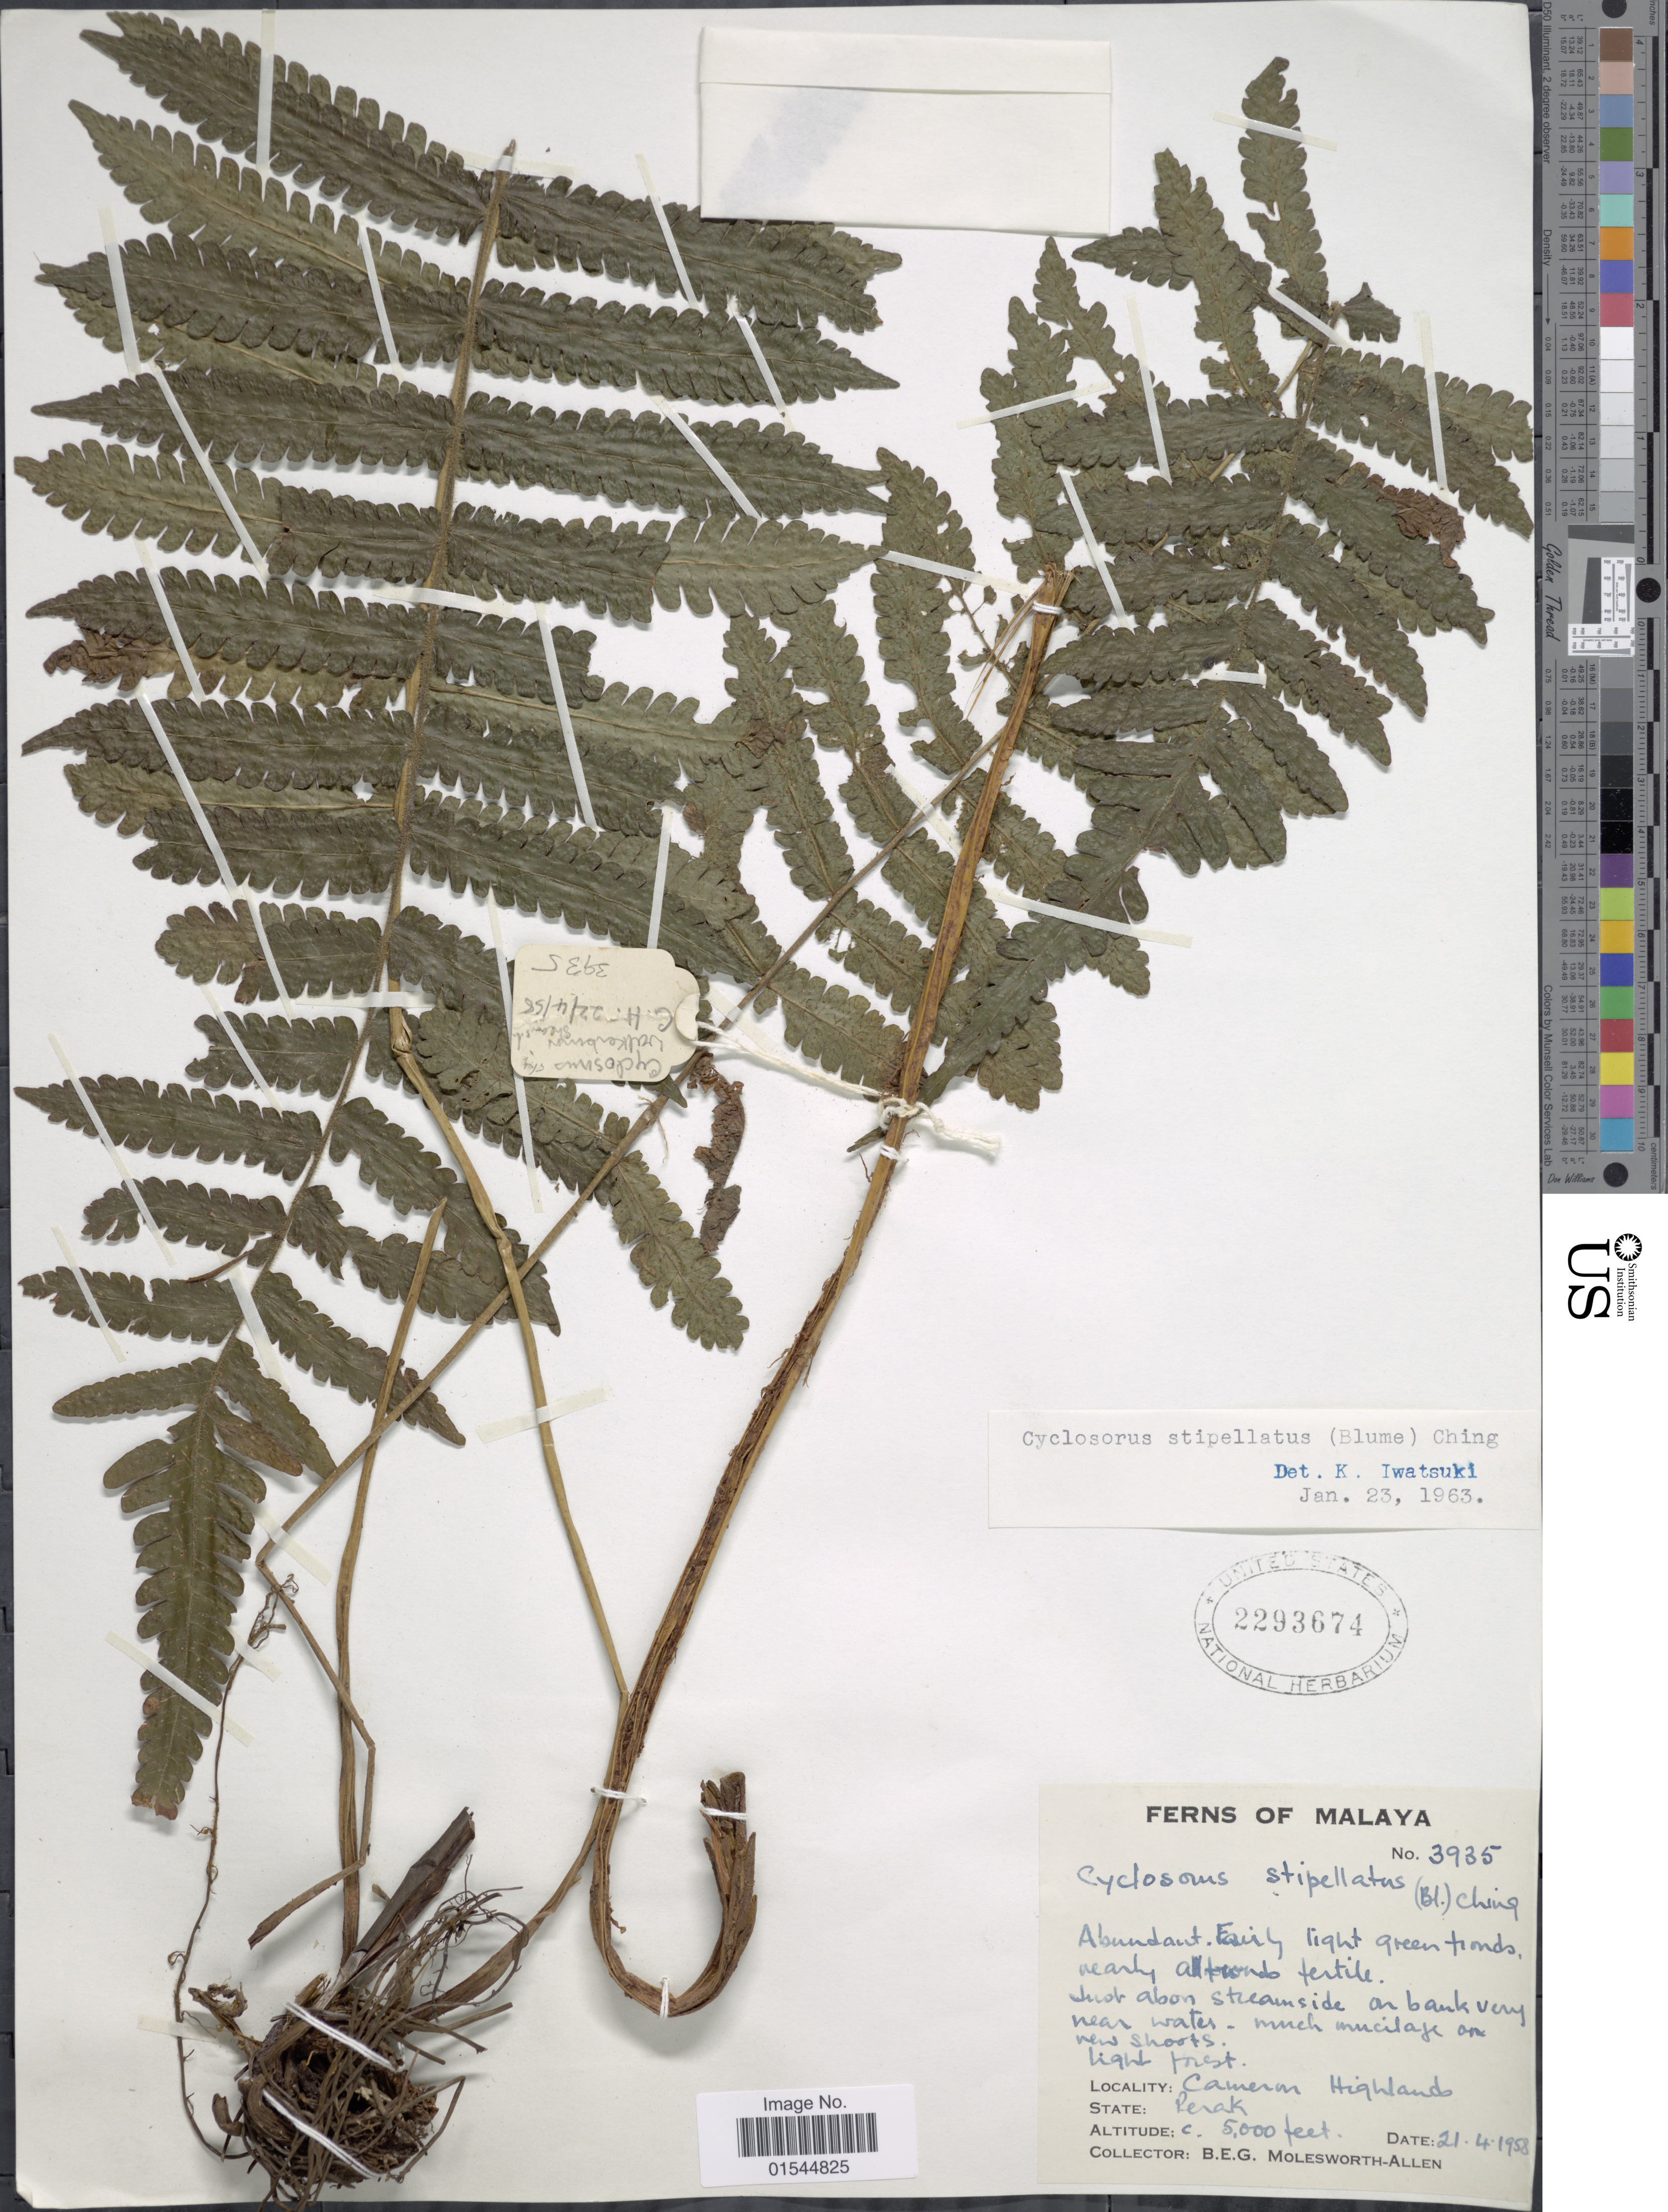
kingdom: Plantae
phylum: Tracheophyta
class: Polypodiopsida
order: Polypodiales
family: Thelypteridaceae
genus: Sphaerostephanos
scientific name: Sphaerostephanos stipellatus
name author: (Blume) Holttum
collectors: B. E. G. Molesworth-Allen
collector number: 3935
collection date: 1958-04-21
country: Malaysia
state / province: Perak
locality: Malaya, Cameron Highlands, State Perak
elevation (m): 1524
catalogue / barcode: US 2293674